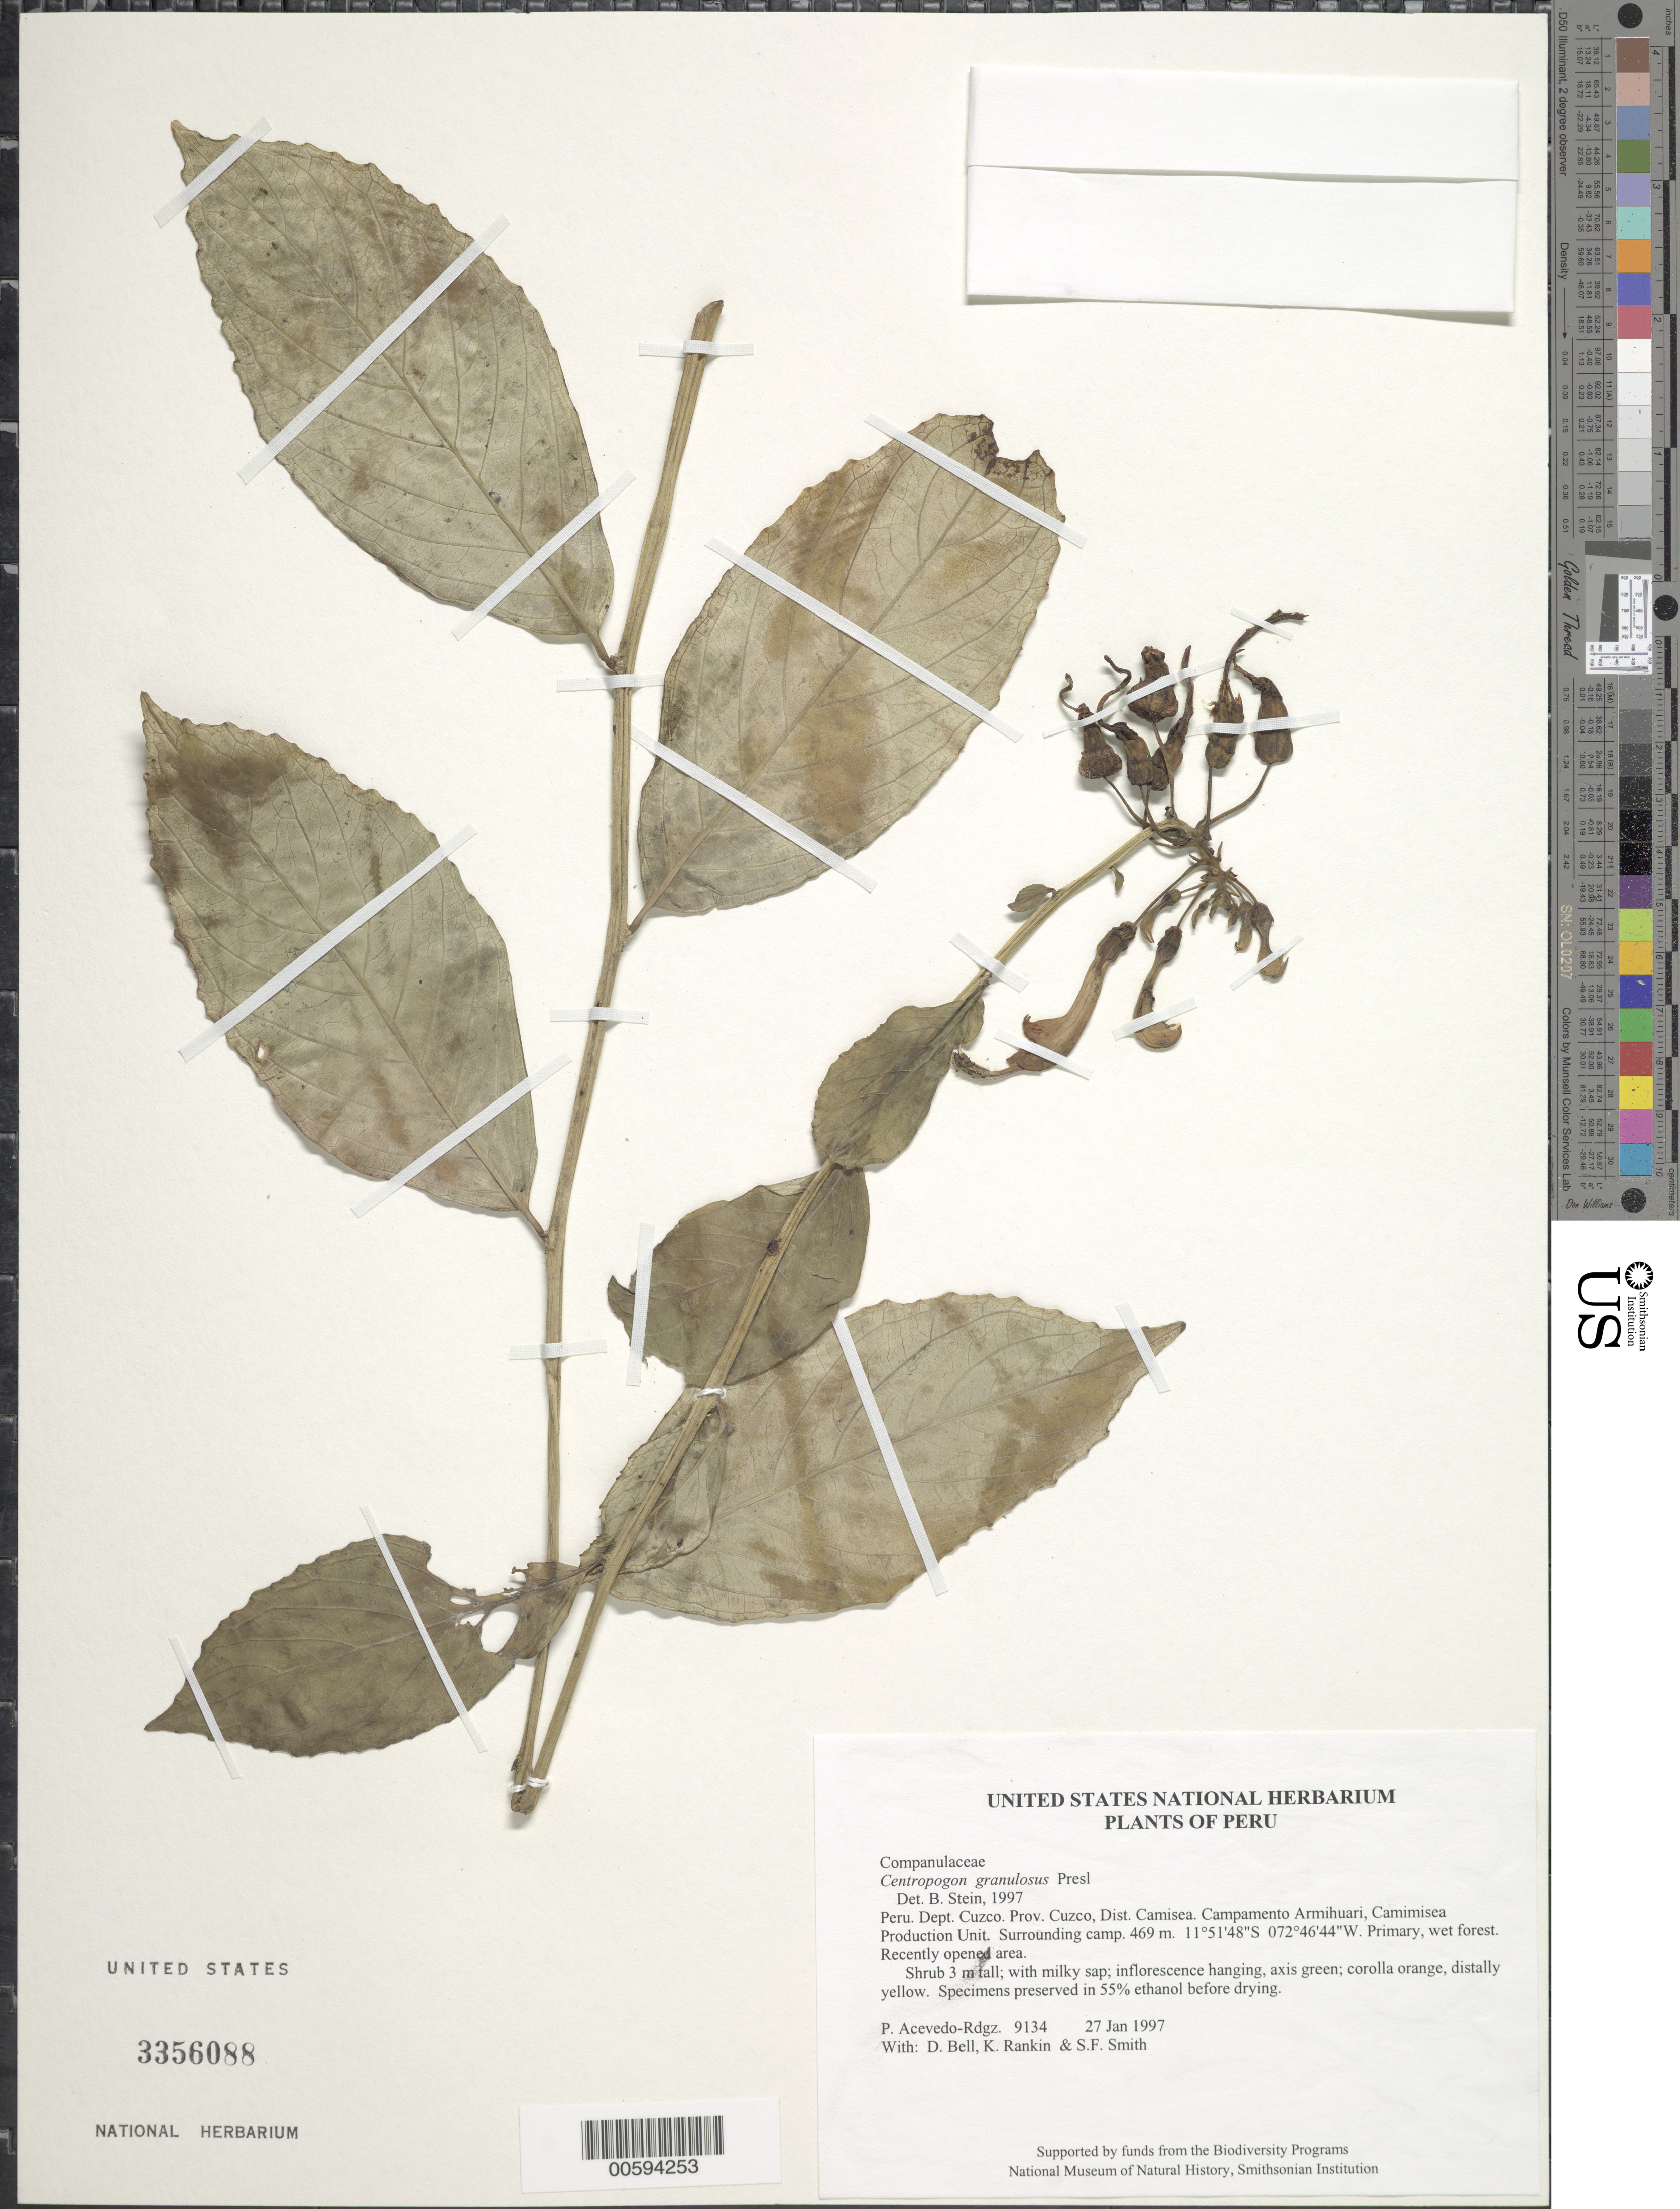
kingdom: Plantae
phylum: Tracheophyta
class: Magnoliopsida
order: Asterales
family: Campanulaceae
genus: Centropogon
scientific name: Centropogon granulosus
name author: C. Presl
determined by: Stein, B.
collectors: P. Acevedo-Rodr., D. A. Bell, K. B. Rankin & S.F. Smith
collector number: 9134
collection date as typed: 27 Jan 1997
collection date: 1997-01-27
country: Peru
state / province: Cusco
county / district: Cusco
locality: Districto Camisea, Campamento Armihuari, Camimisea Production Unit. Surrounding camp.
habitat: Primary, wet forest. Recently opened area.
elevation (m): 469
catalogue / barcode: US 3356088